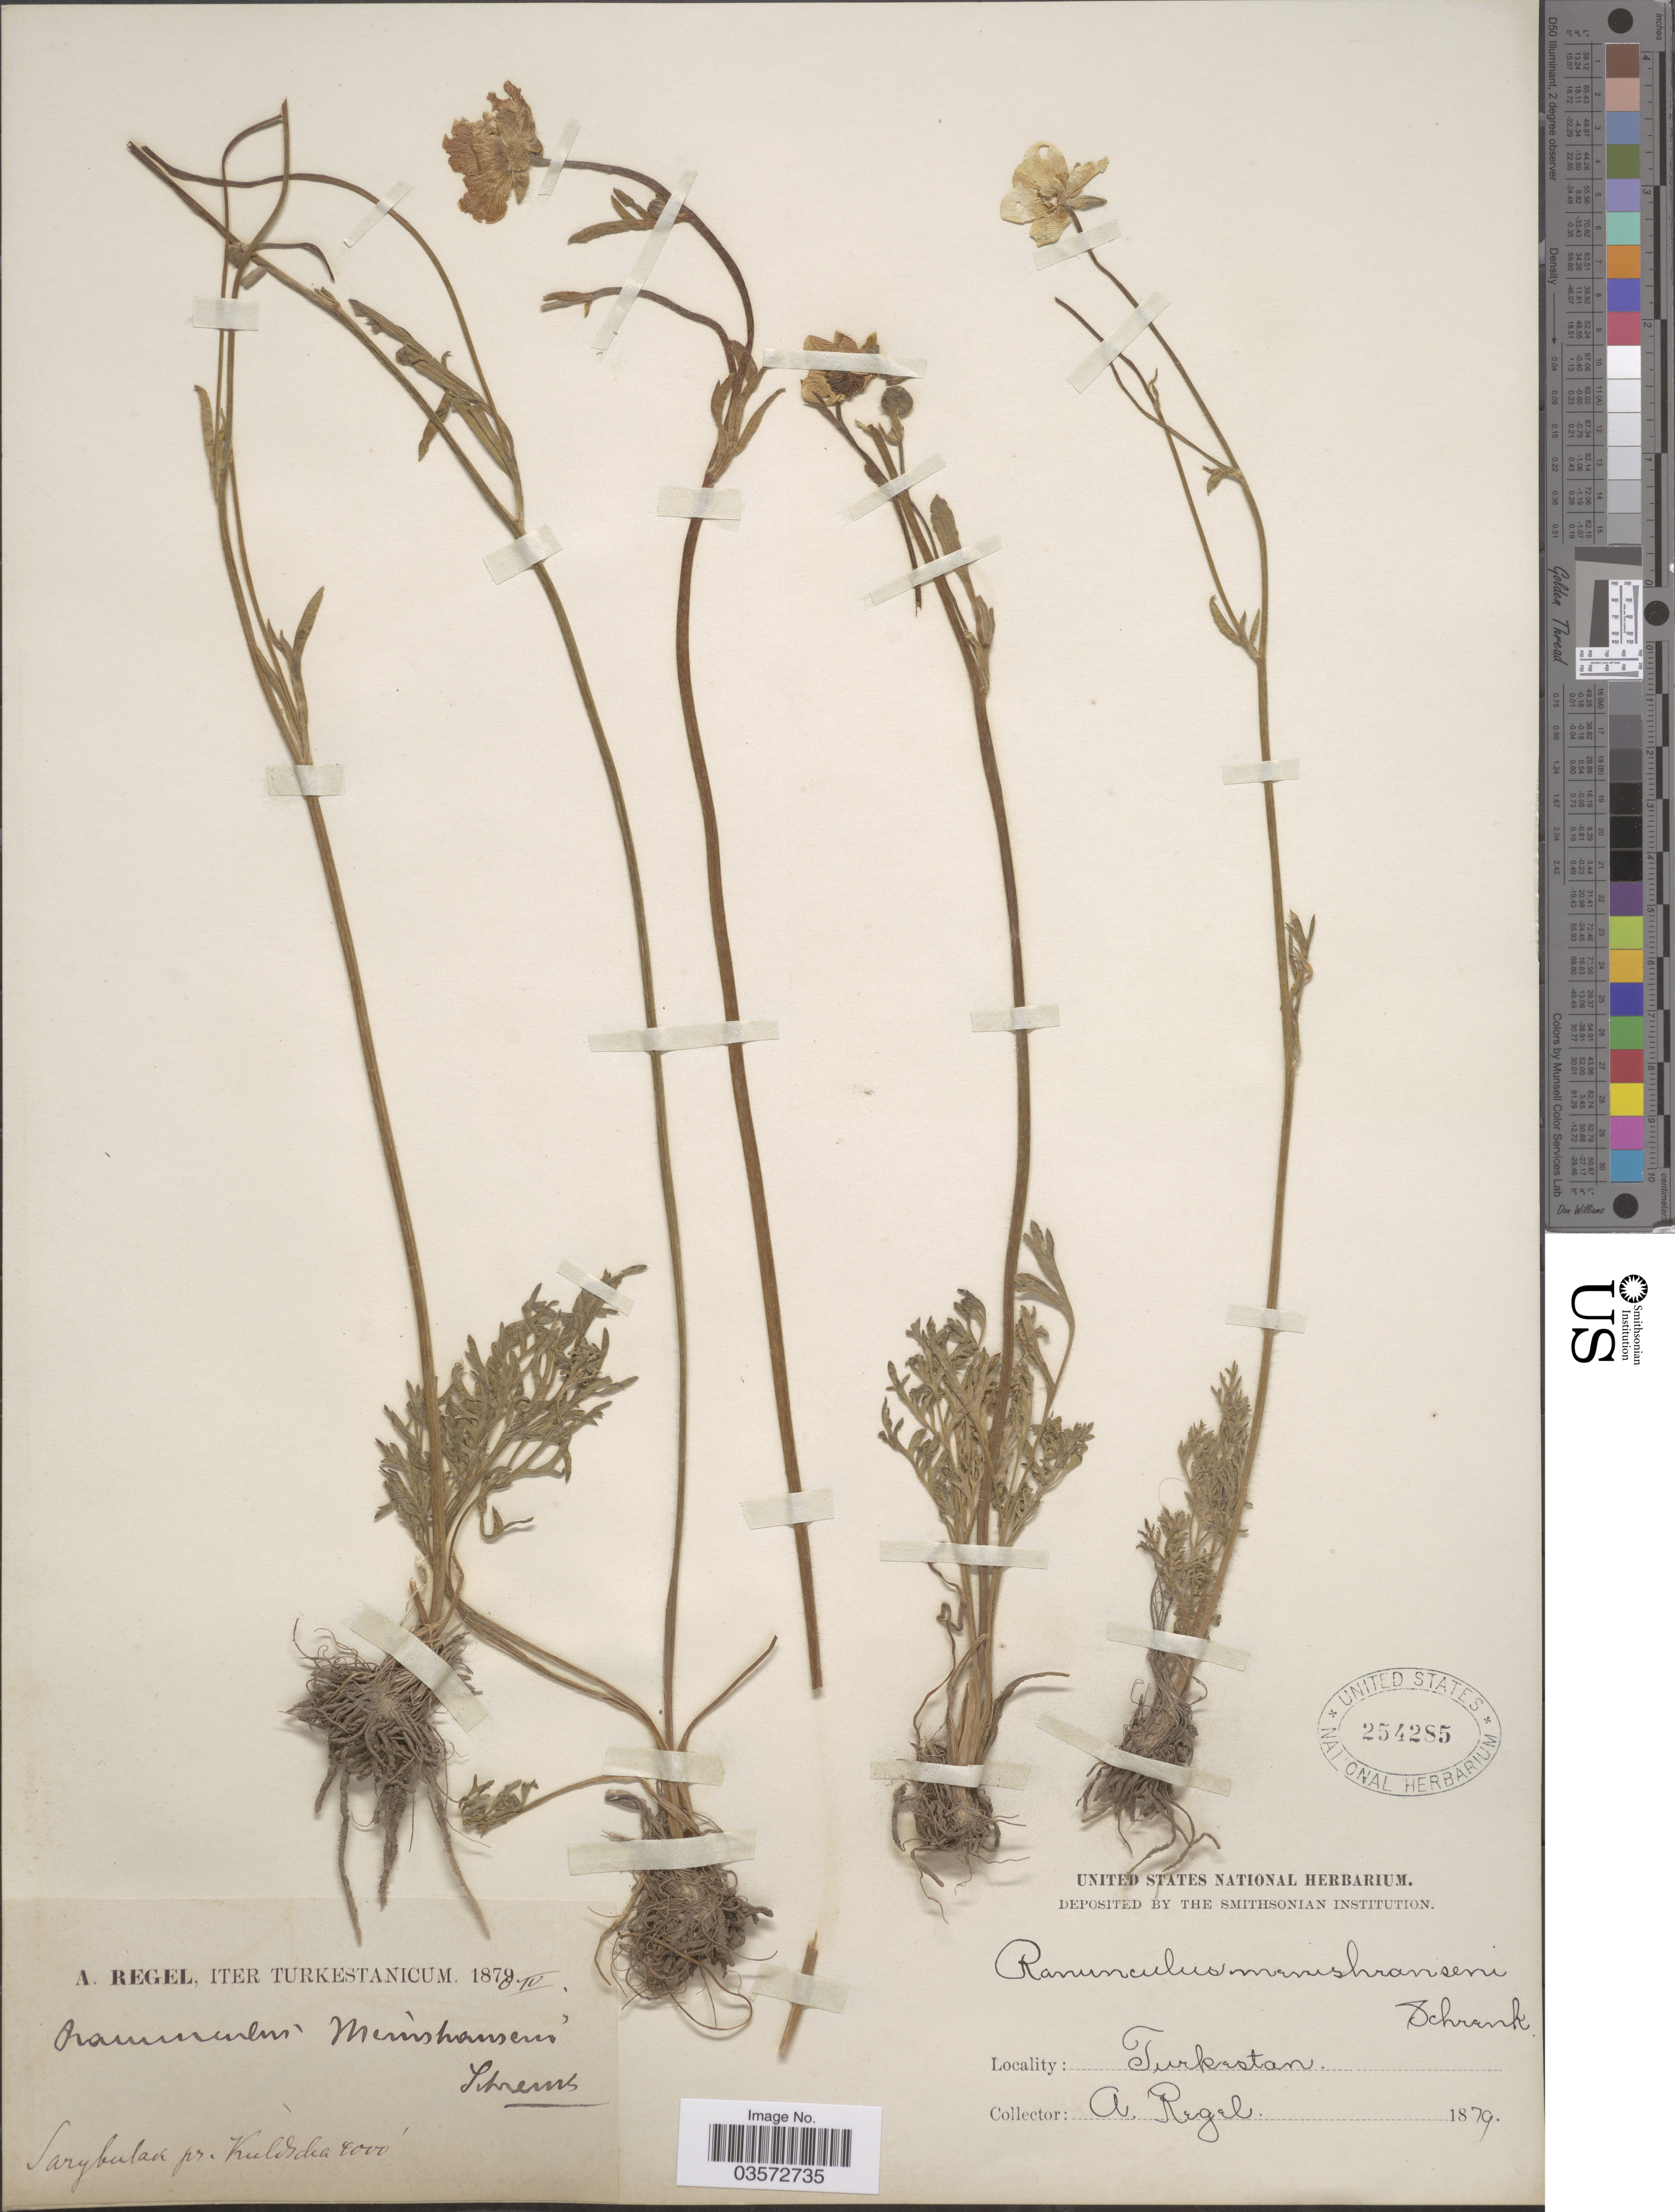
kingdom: Plantae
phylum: Tracheophyta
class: Magnoliopsida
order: Ranunculales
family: Ranunculaceae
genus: Ranunculus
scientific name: Ranunculus meinshausenii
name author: Schrenk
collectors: A. Regel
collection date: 1879-04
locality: Iter Turkestanicum. Larybulak jr, Kulldia rovv. [interpreted]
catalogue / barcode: US 254285